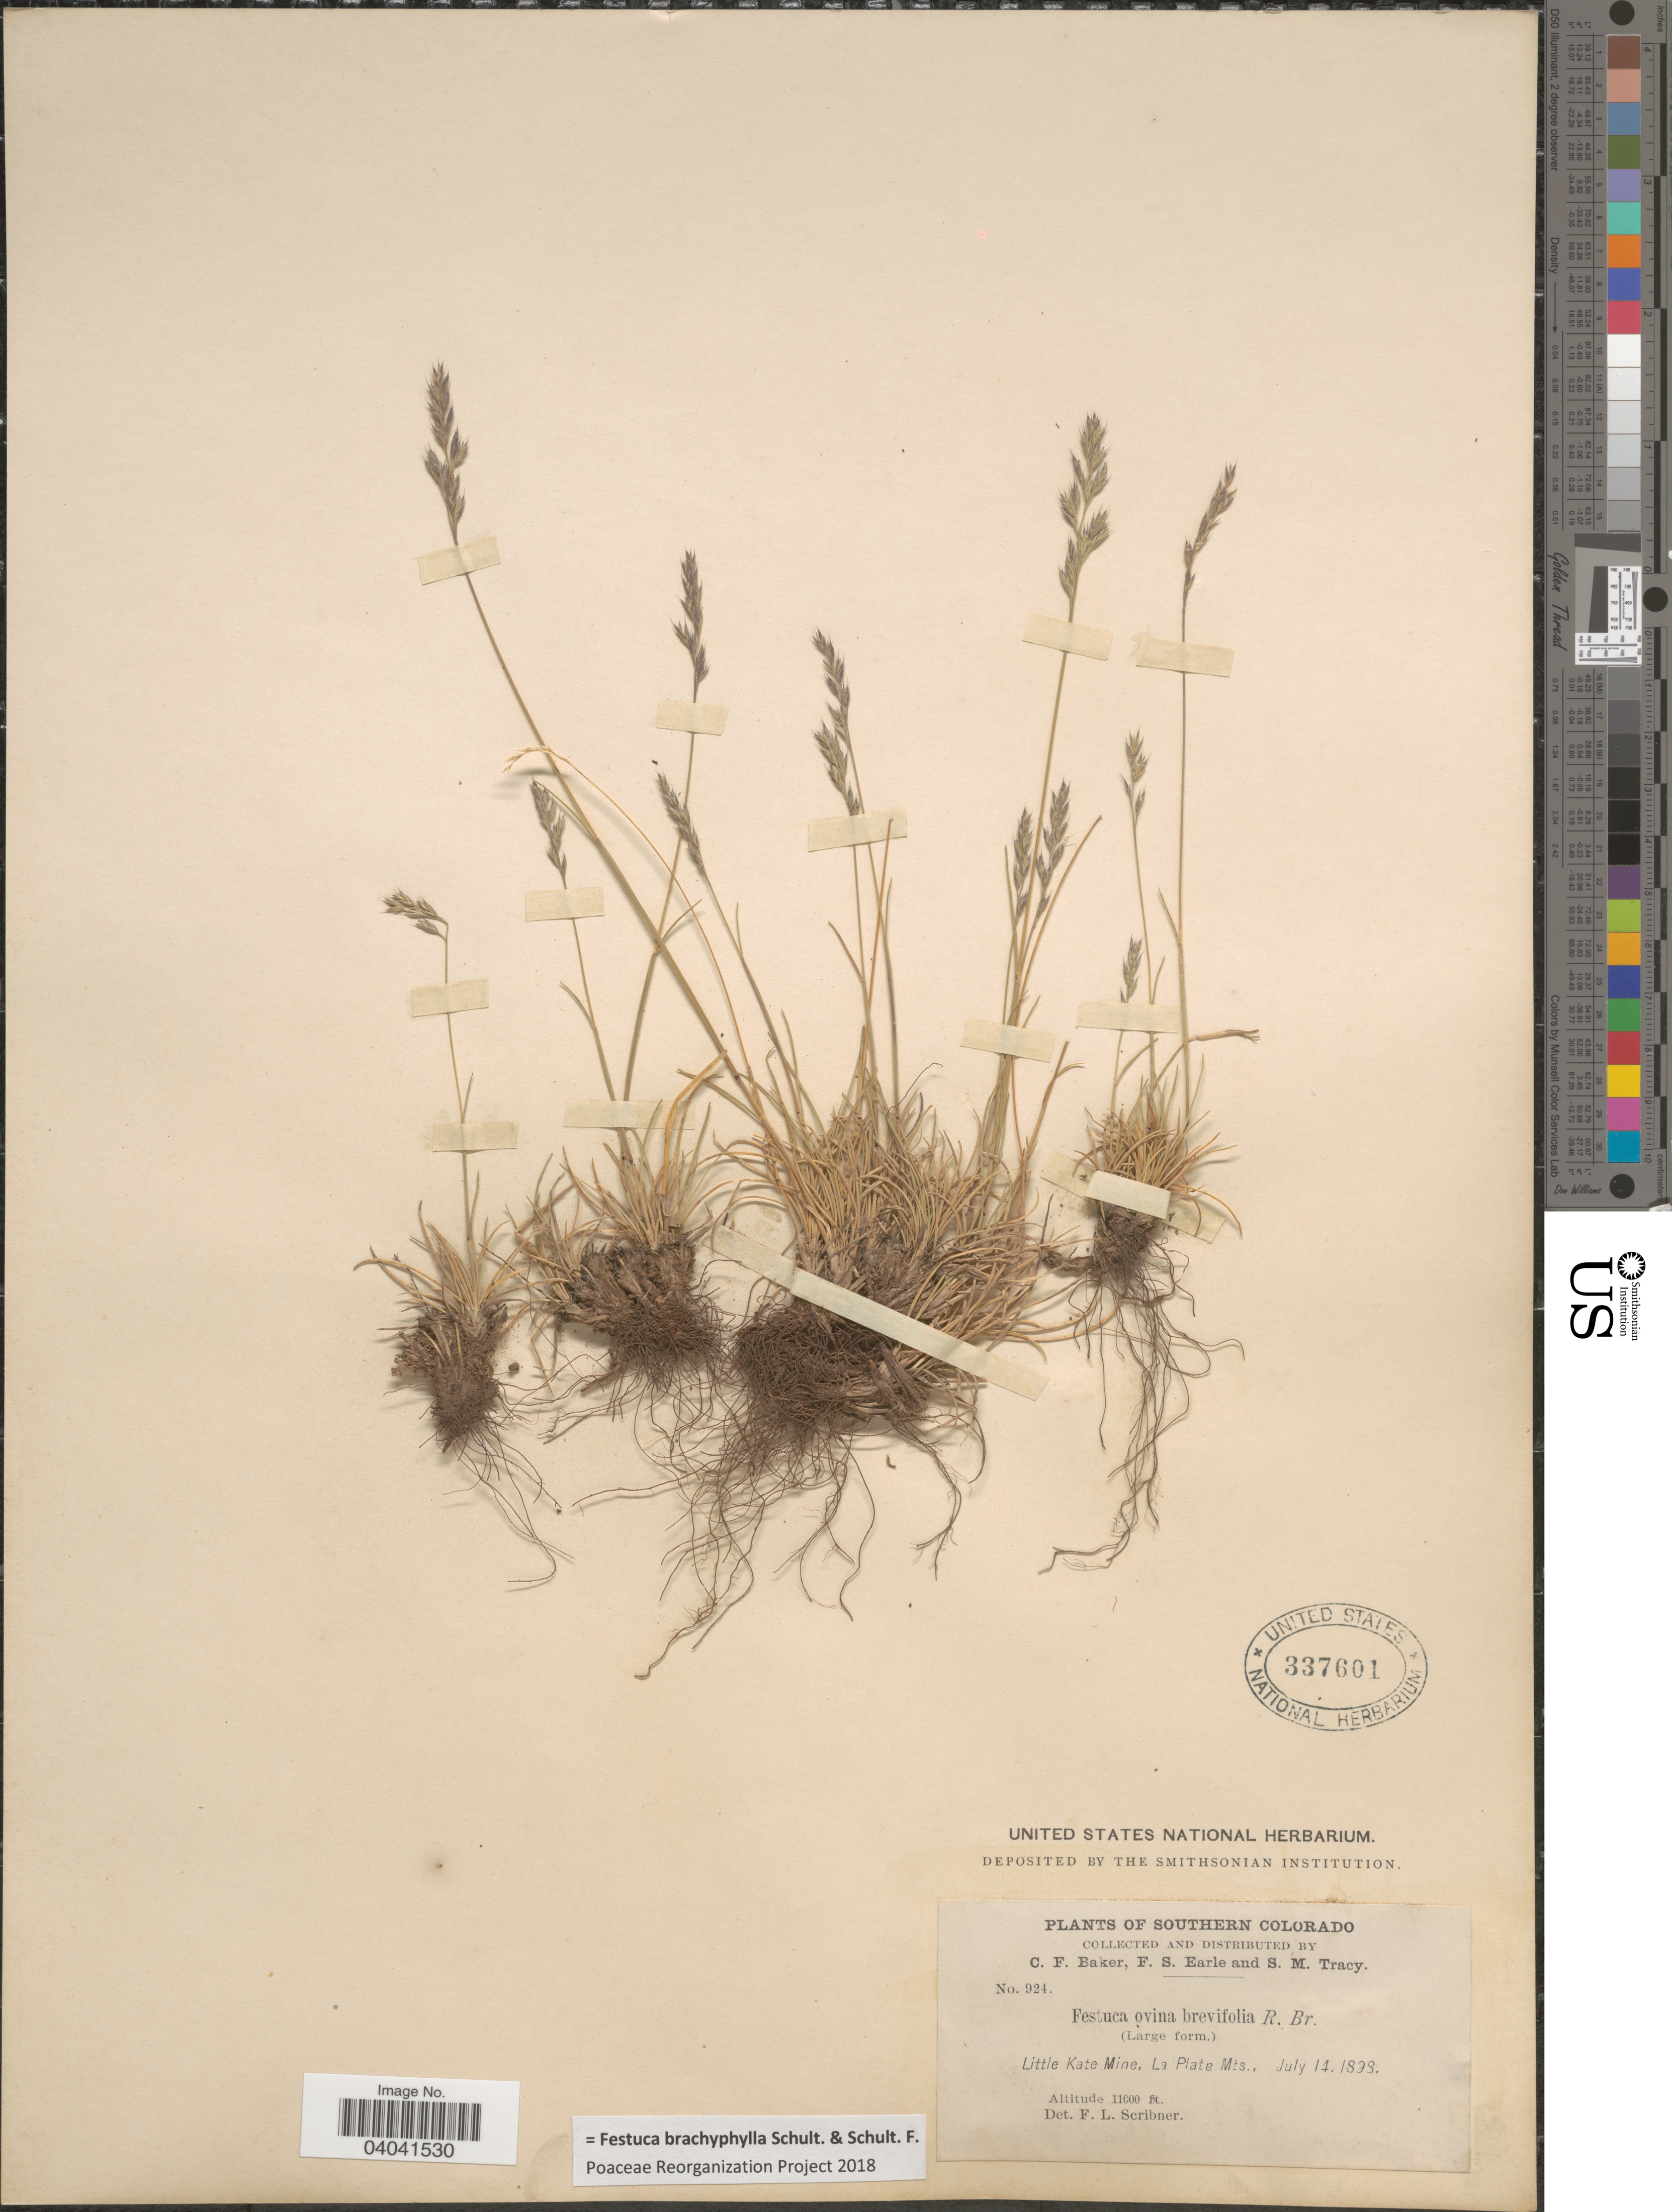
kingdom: Plantae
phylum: Tracheophyta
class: Liliopsida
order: Poales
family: Poaceae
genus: Festuca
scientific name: Festuca brachyphylla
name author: Schult. & Schult. f.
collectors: C. F. Baker, F. S. Earle & S. M. Tracy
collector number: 924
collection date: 1898-07-14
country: United States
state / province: Colorado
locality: Southern Colorado Little Kate Mine, La Plate Mts.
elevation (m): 3353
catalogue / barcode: US 337601